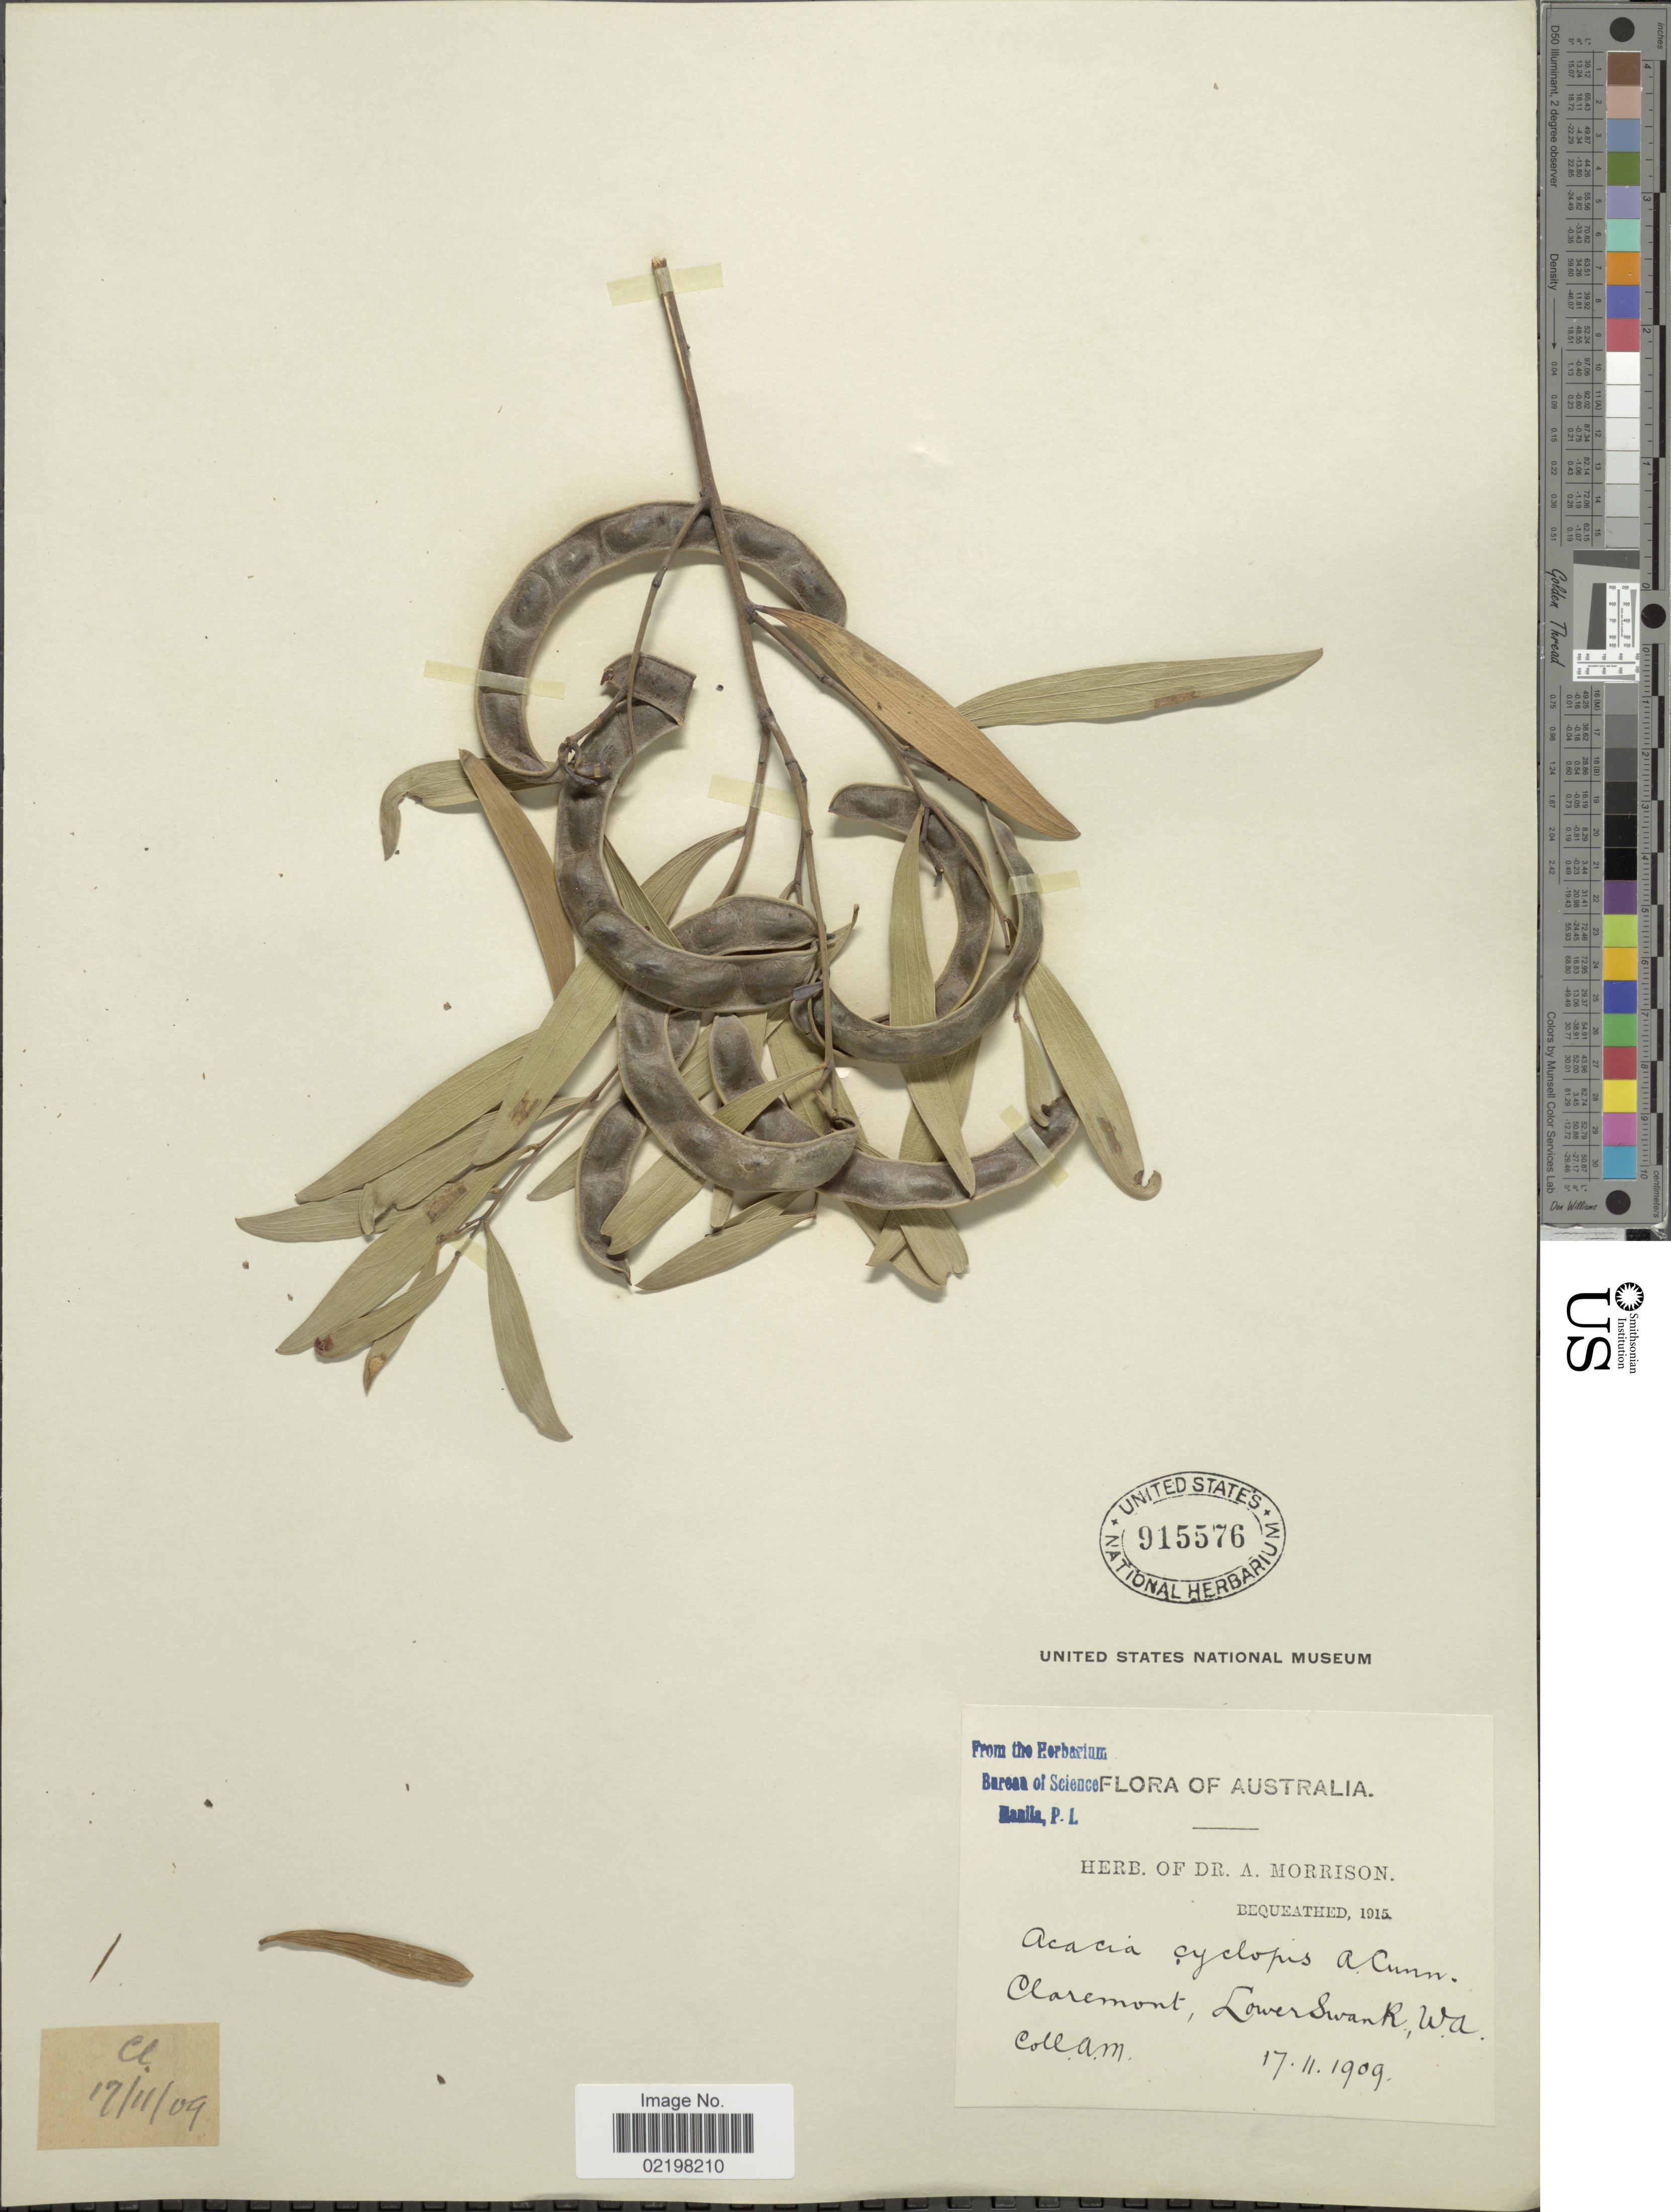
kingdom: Plantae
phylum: Tracheophyta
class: Magnoliopsida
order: Fabales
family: Fabaceae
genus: Acacia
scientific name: Acacia cyclops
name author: A. Cunn. ex G. Don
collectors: A. Morrison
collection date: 1909-11-17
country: Australia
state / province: Western Australia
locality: Claremont, Lower SwanR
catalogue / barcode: US 915576